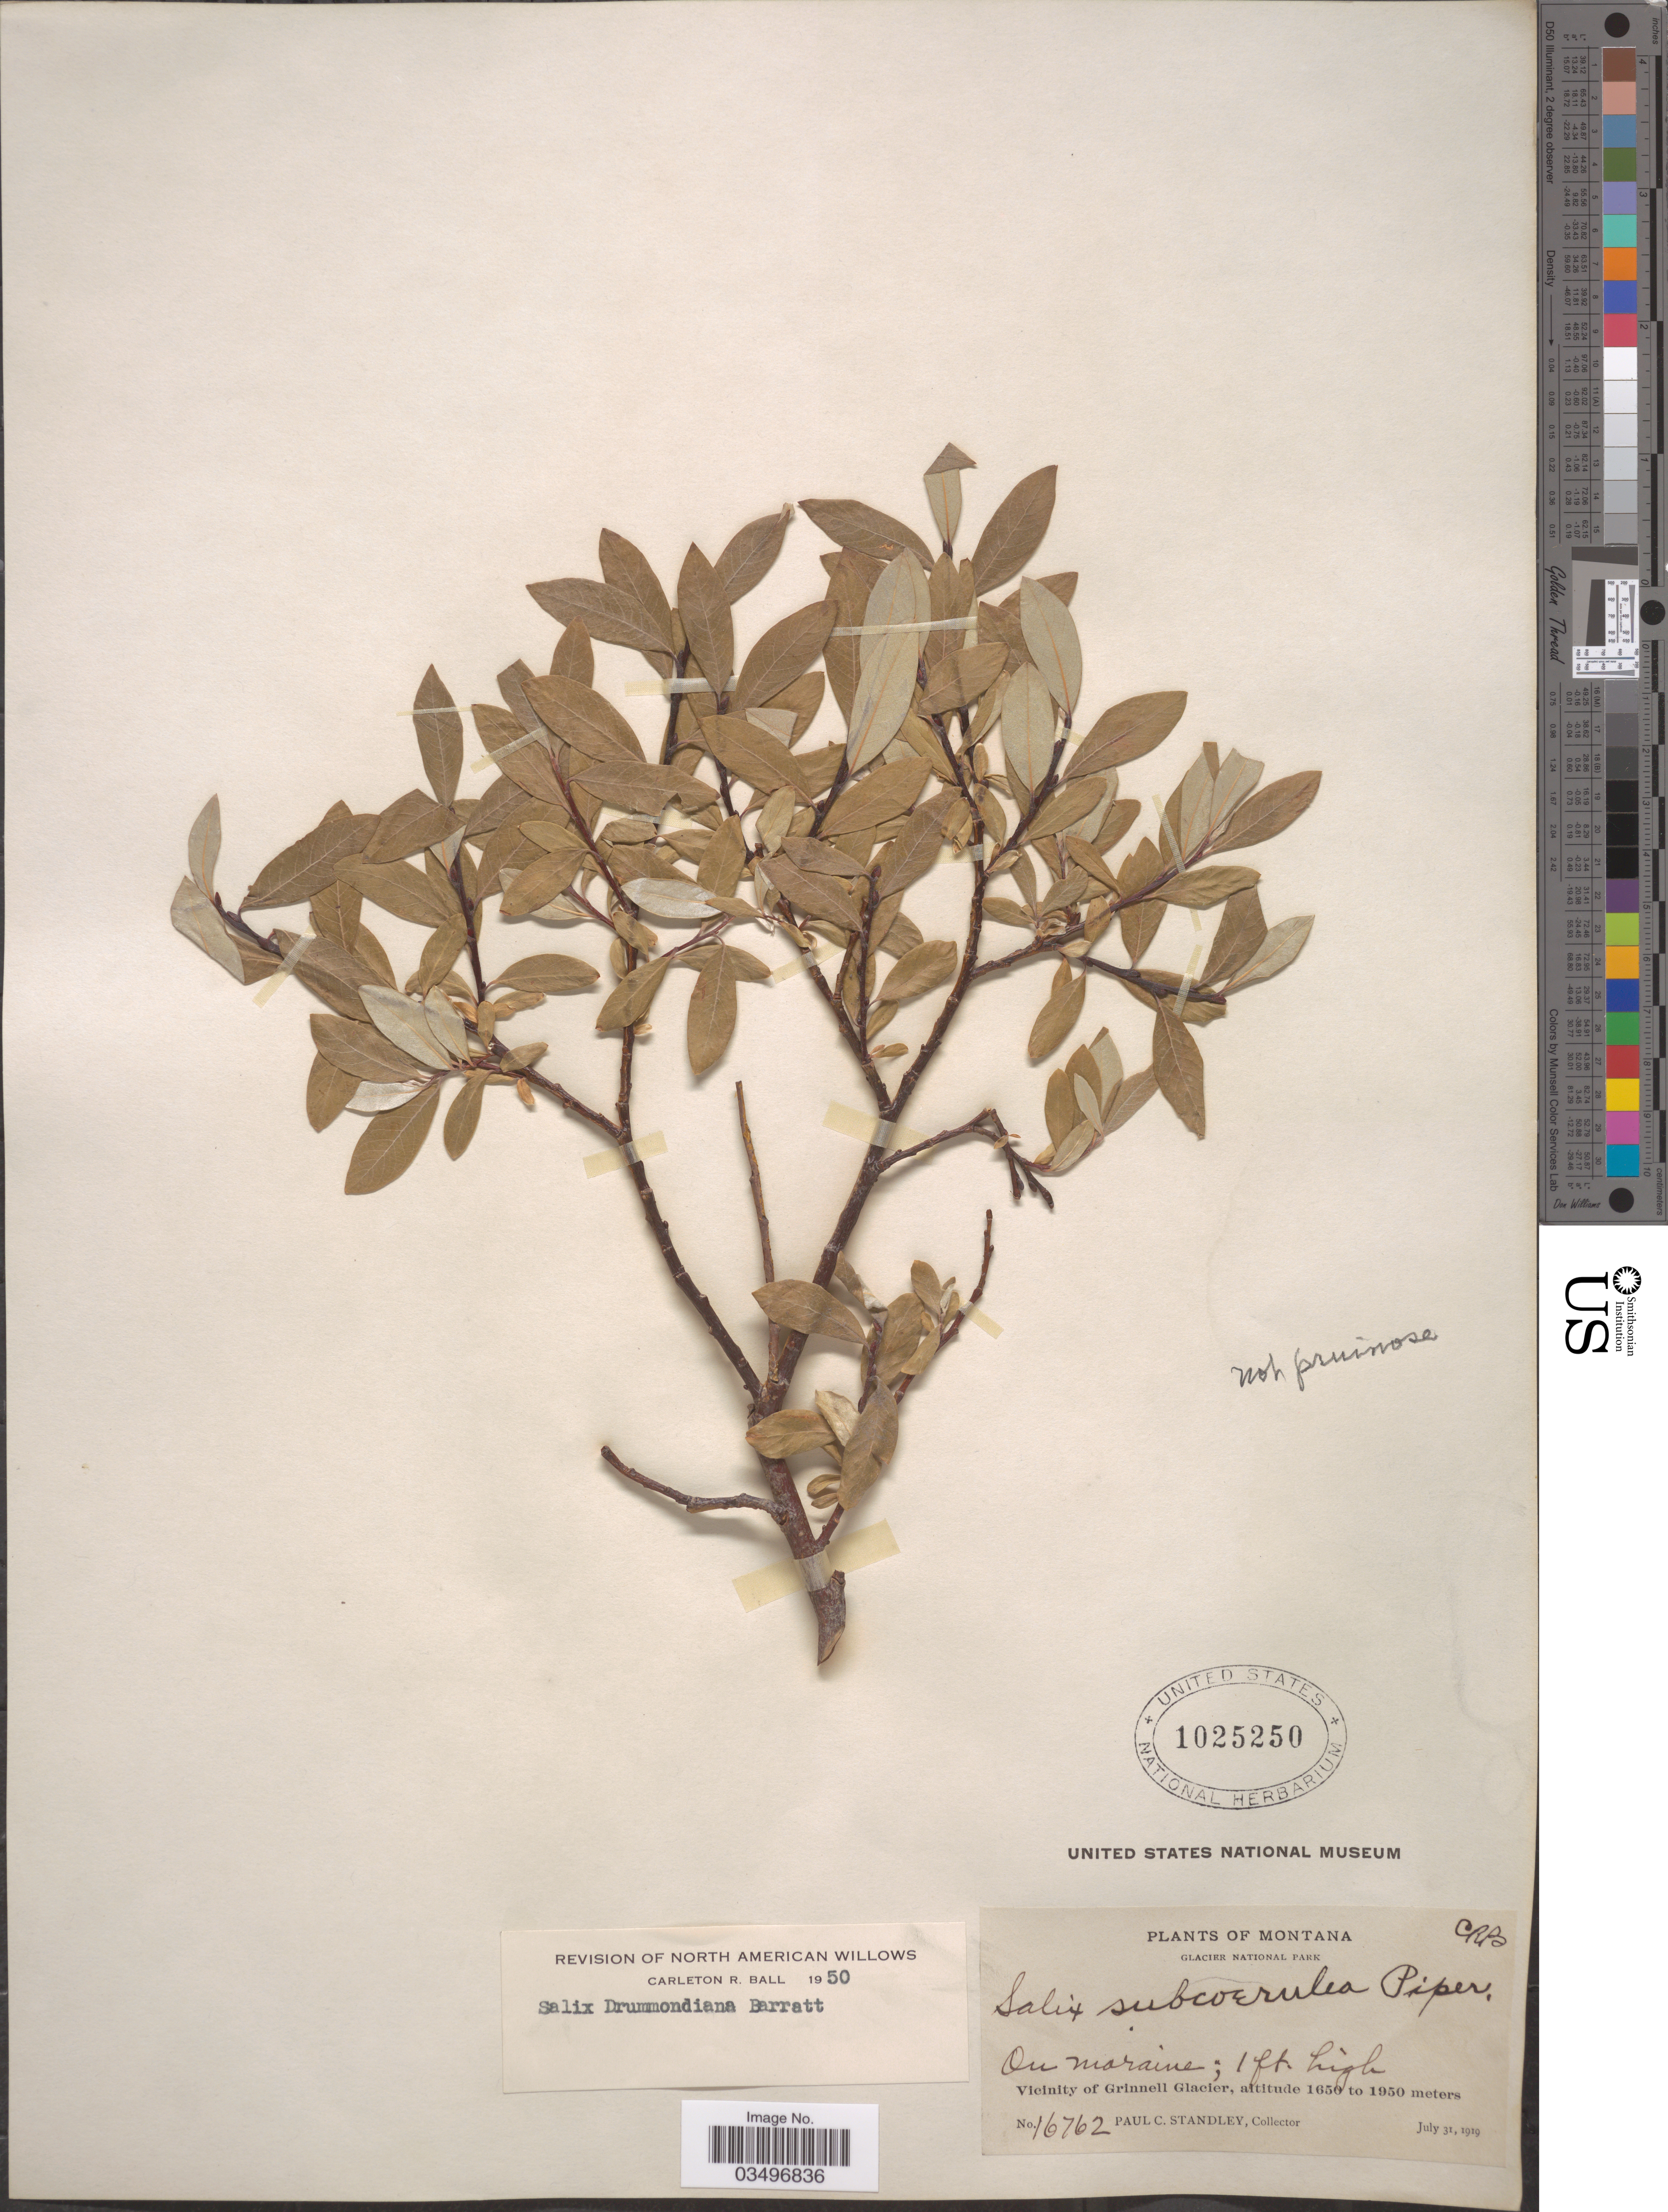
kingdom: Plantae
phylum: Tracheophyta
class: Magnoliopsida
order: Malpighiales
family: Salicaceae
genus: Salix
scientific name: Salix drummondiana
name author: Barratt ex Hook.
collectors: P. C. Standley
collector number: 16762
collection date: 1919-07-31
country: United States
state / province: Montana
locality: Glacier National Park. Vicinity of Grinnell Glacier.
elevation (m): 1650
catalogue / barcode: US 1025250